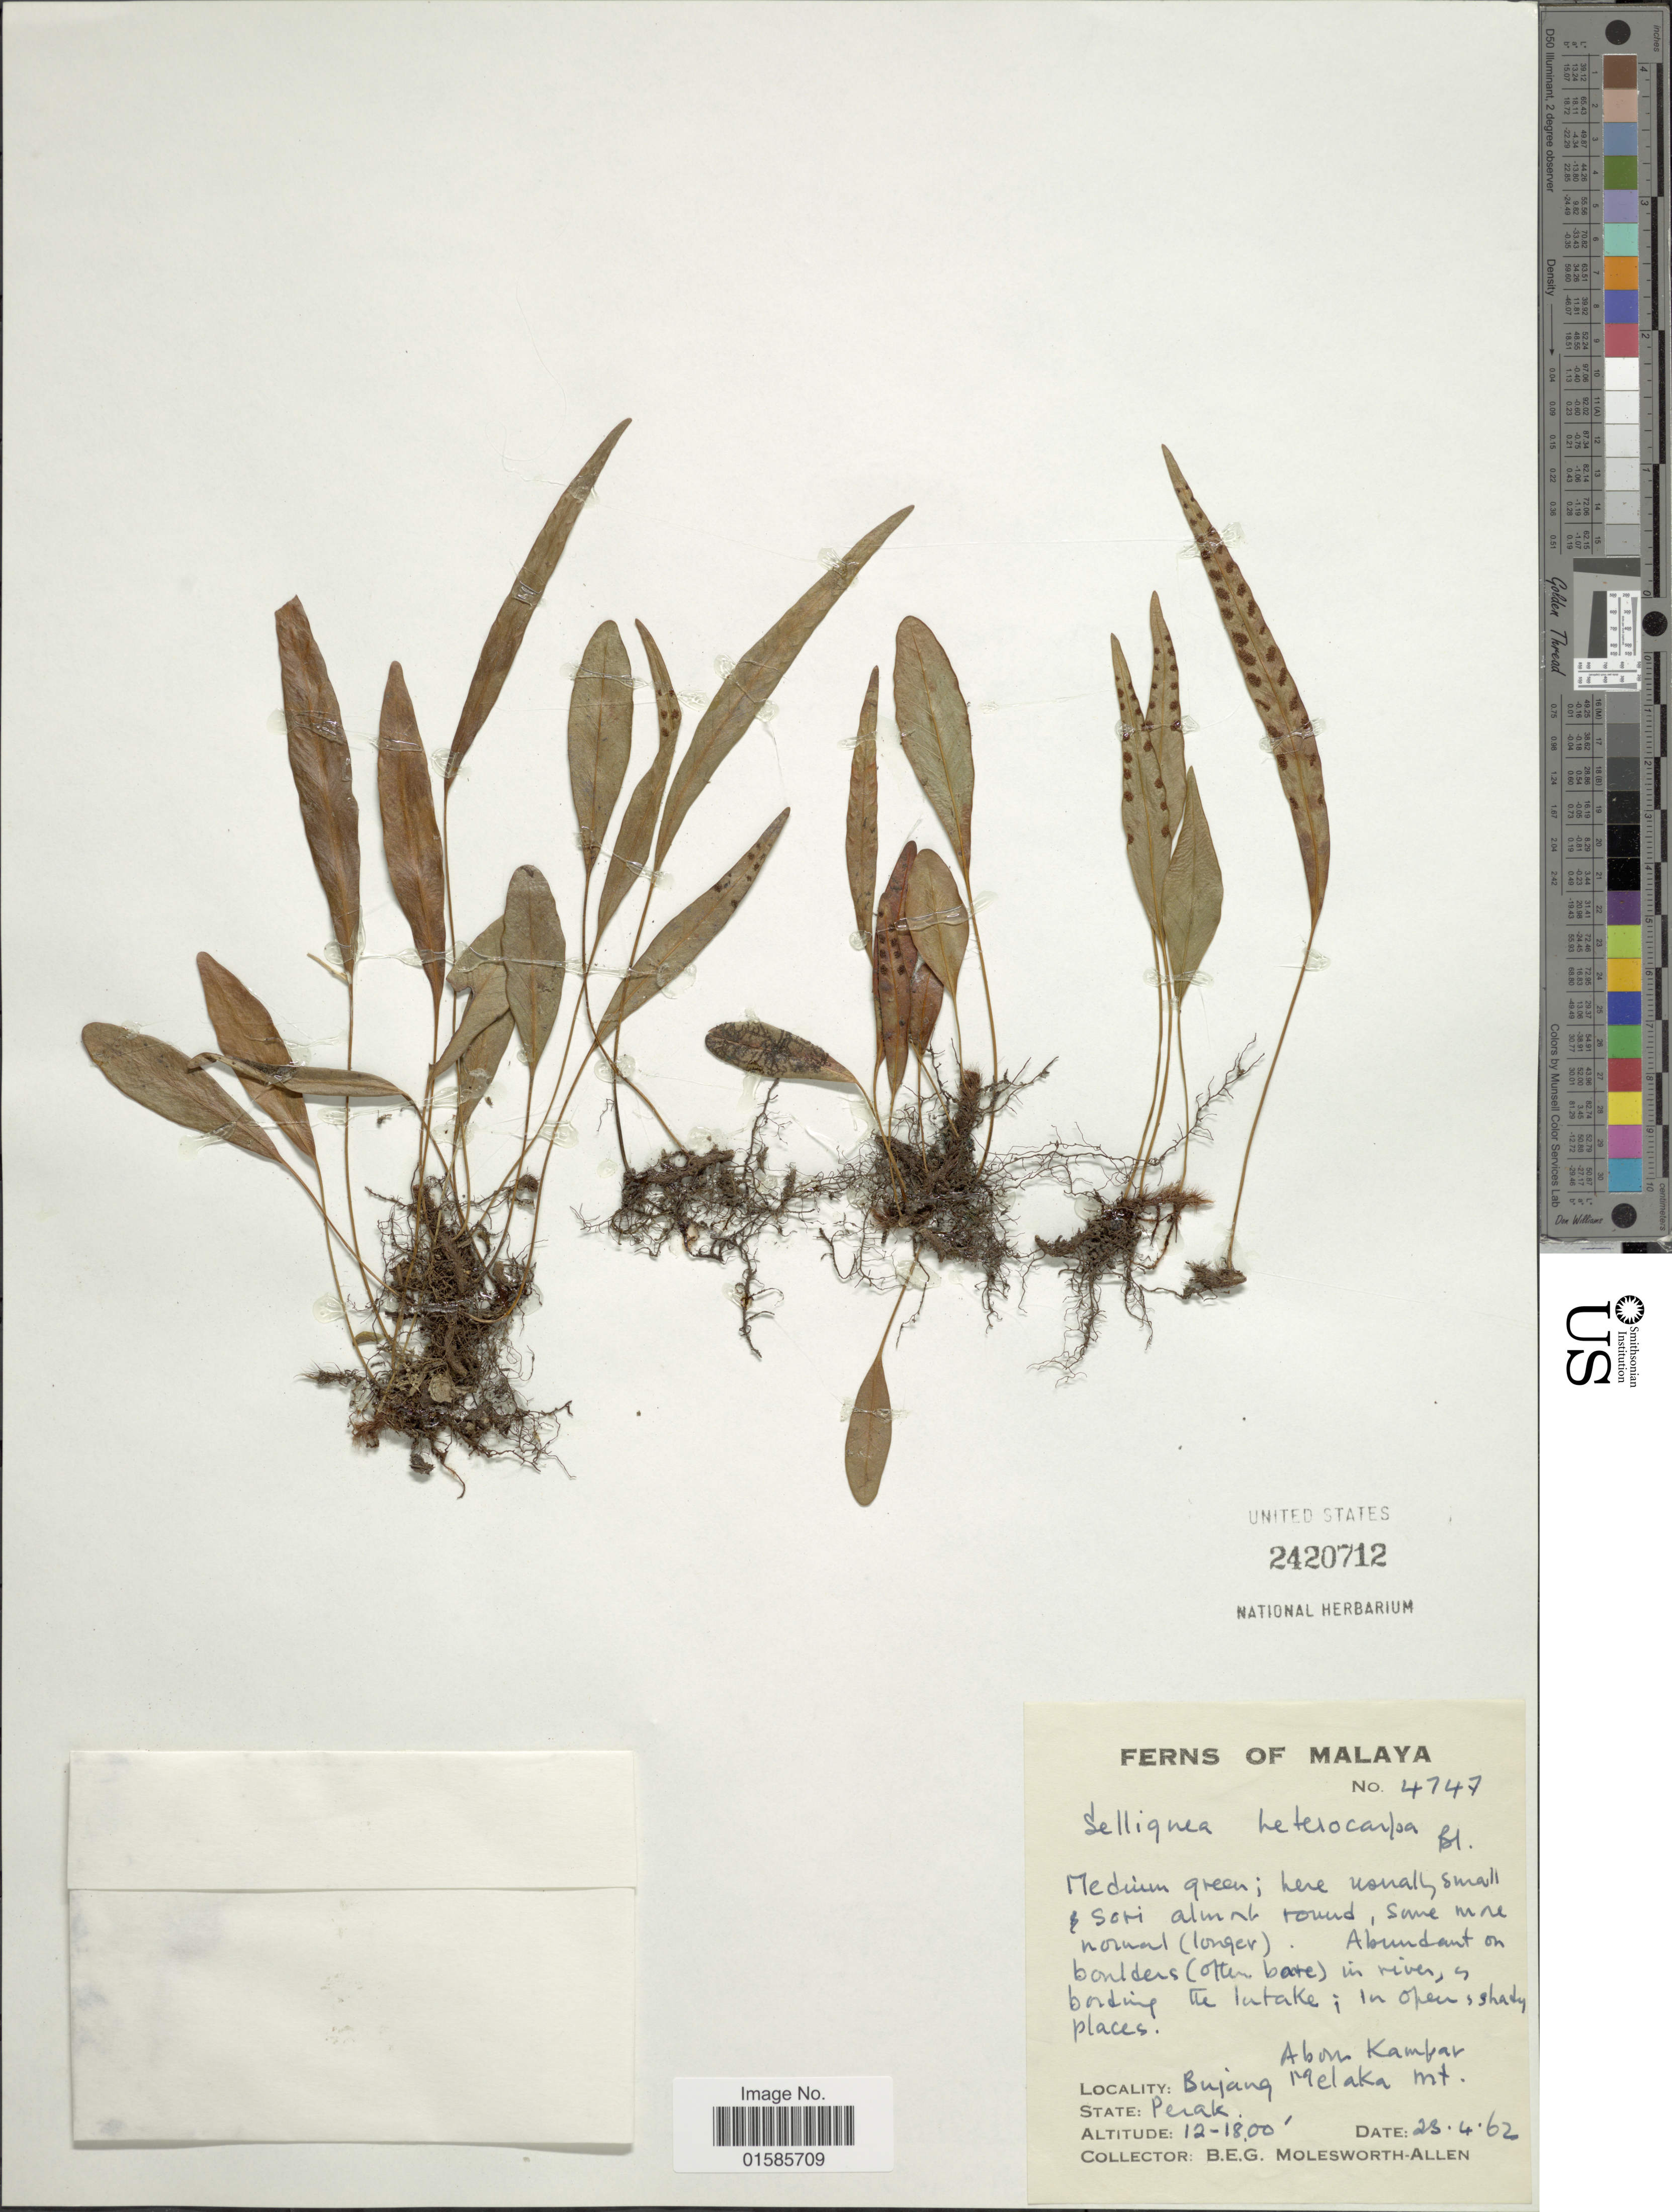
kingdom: Plantae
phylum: Tracheophyta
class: Polypodiopsida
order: Polypodiales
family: Polypodiaceae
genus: Microsorum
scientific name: Microsorum heterocarpum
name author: (Blume) Ching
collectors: B. E. G. Molesworth-Allen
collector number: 4747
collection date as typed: Transcribed d/m/y: 23/4/62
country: Malaysia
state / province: Perak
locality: Above Kampar, Bujang Melaka Mt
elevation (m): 366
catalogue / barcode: US 2420712